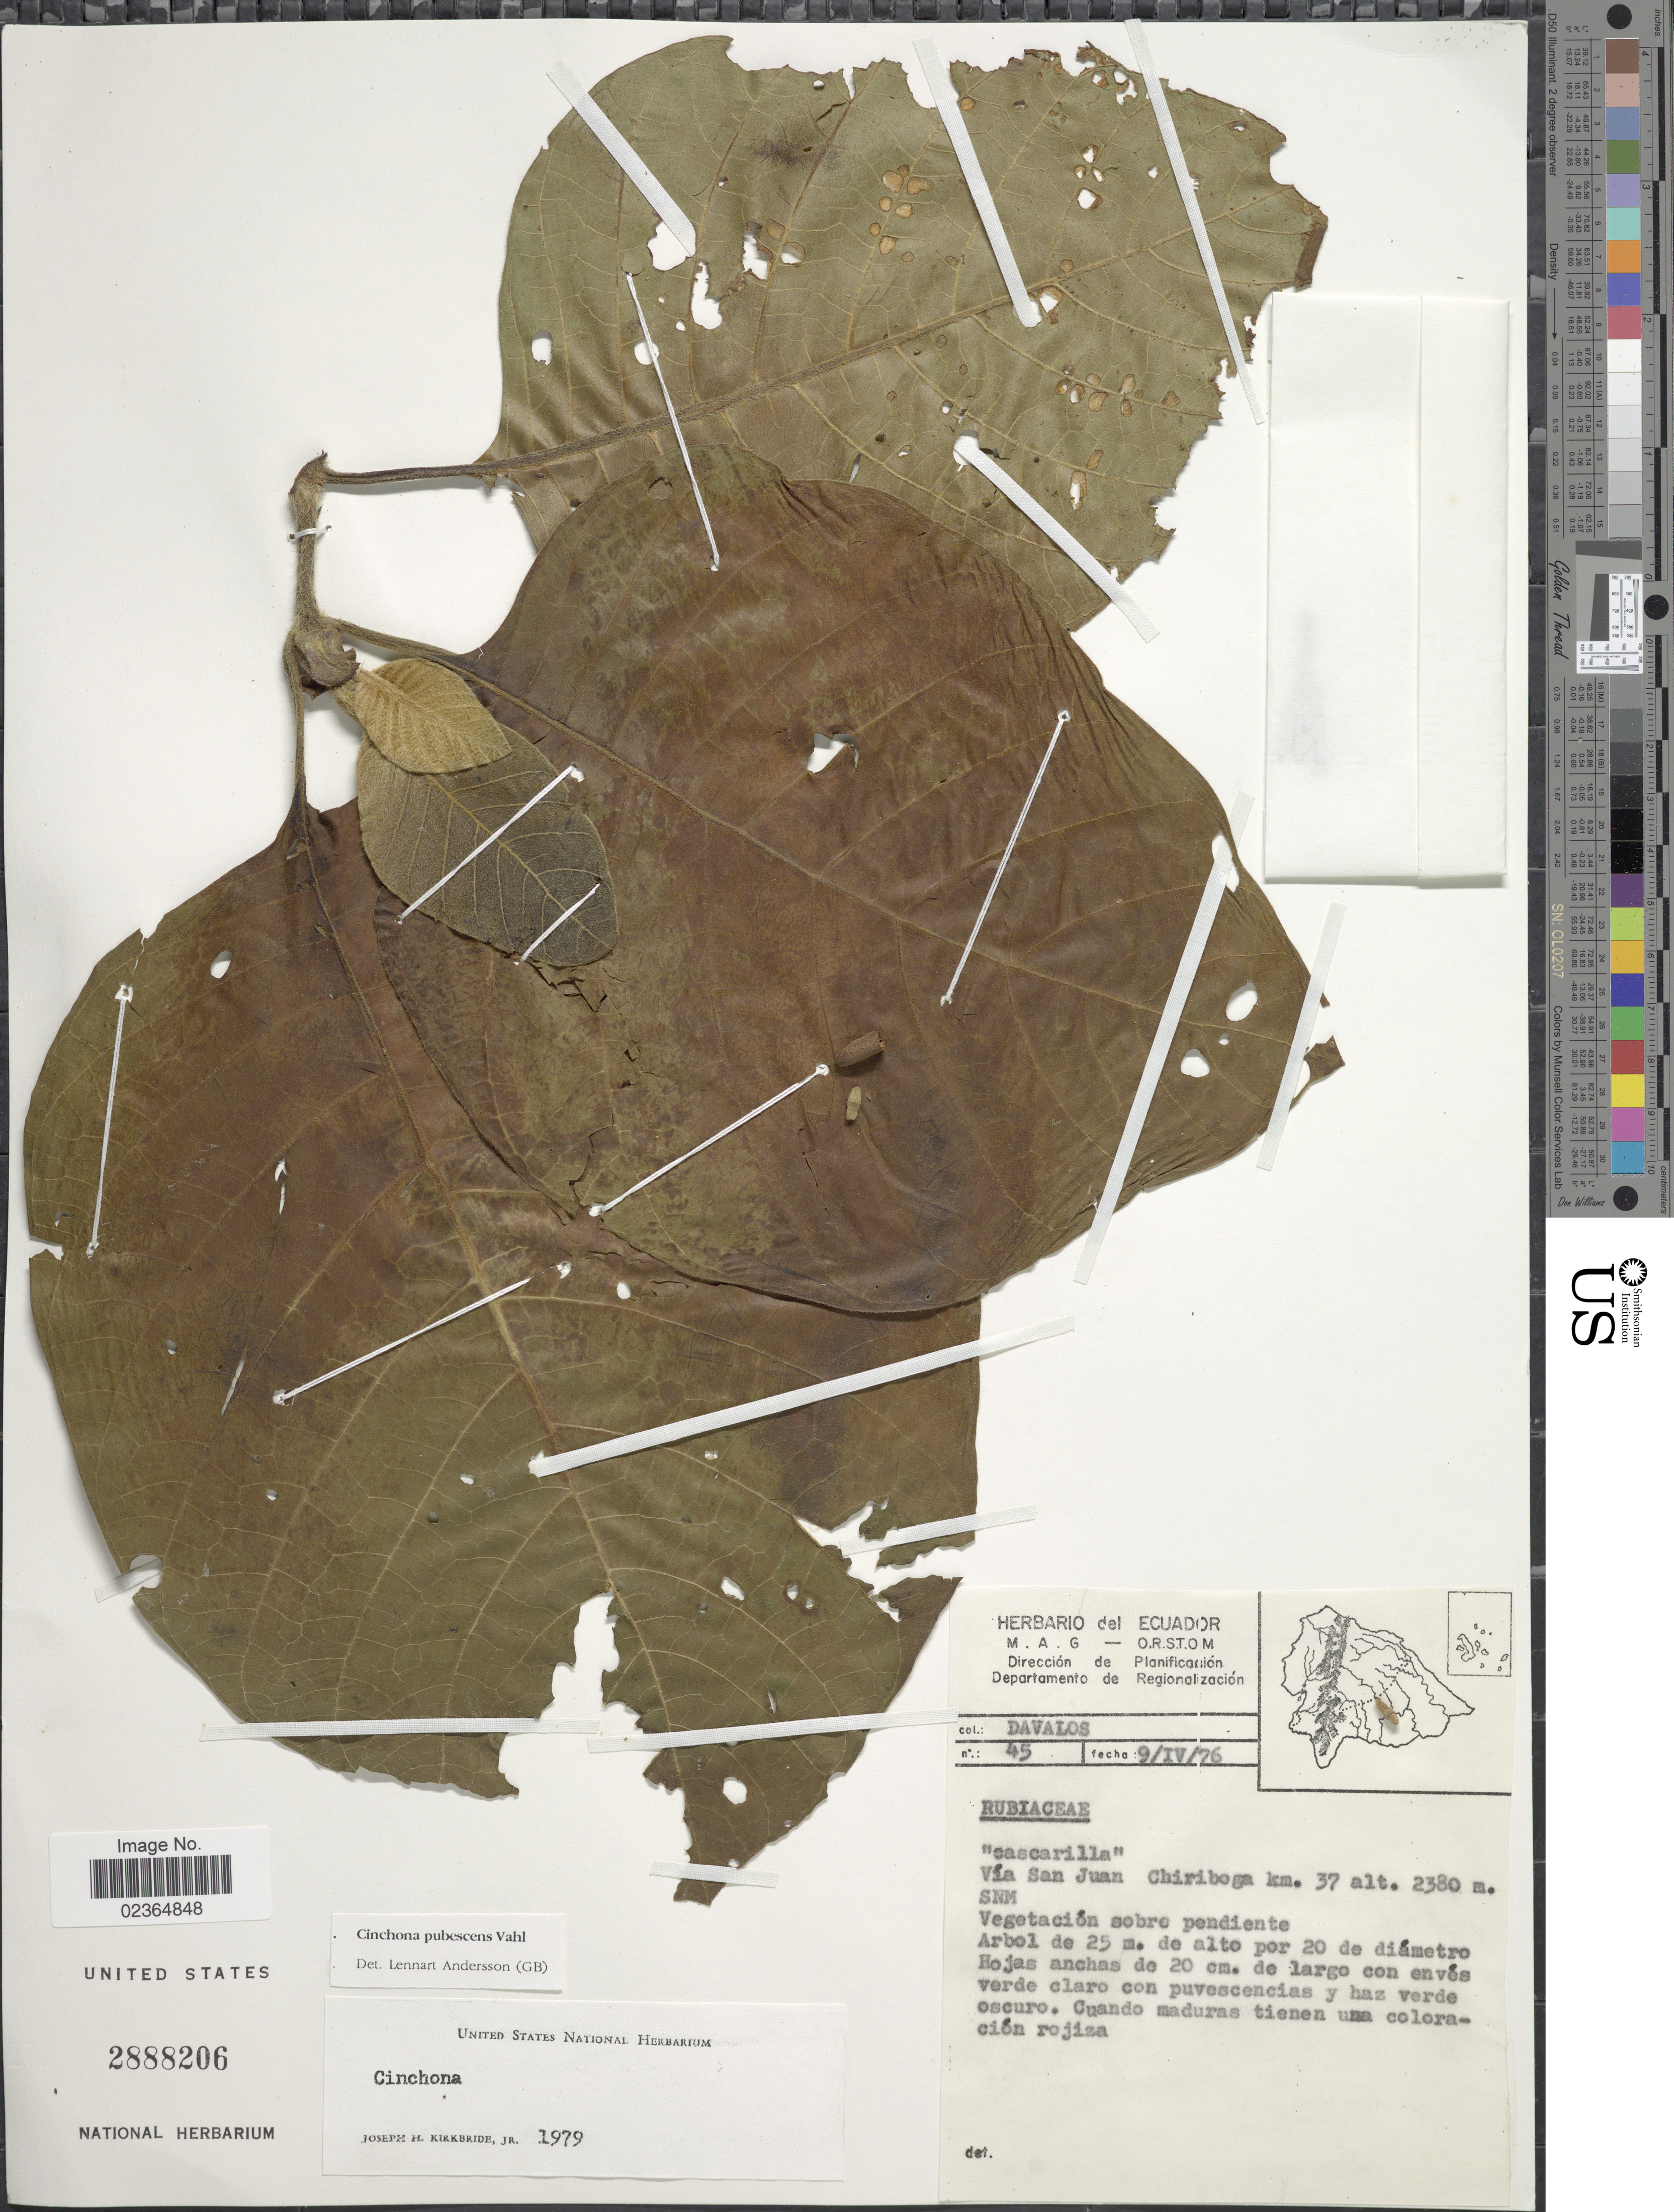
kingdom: Plantae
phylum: Tracheophyta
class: Magnoliopsida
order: Gentianales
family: Rubiaceae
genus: Cinchona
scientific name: Cinchona pubescens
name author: Vahl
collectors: Davalos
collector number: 45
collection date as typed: Transcribed d/m/y: 9/4/76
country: Ecuador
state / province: Esmeraldas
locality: Vía San Juan Chiriboga km. 37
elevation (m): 2380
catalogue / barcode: US 2888206